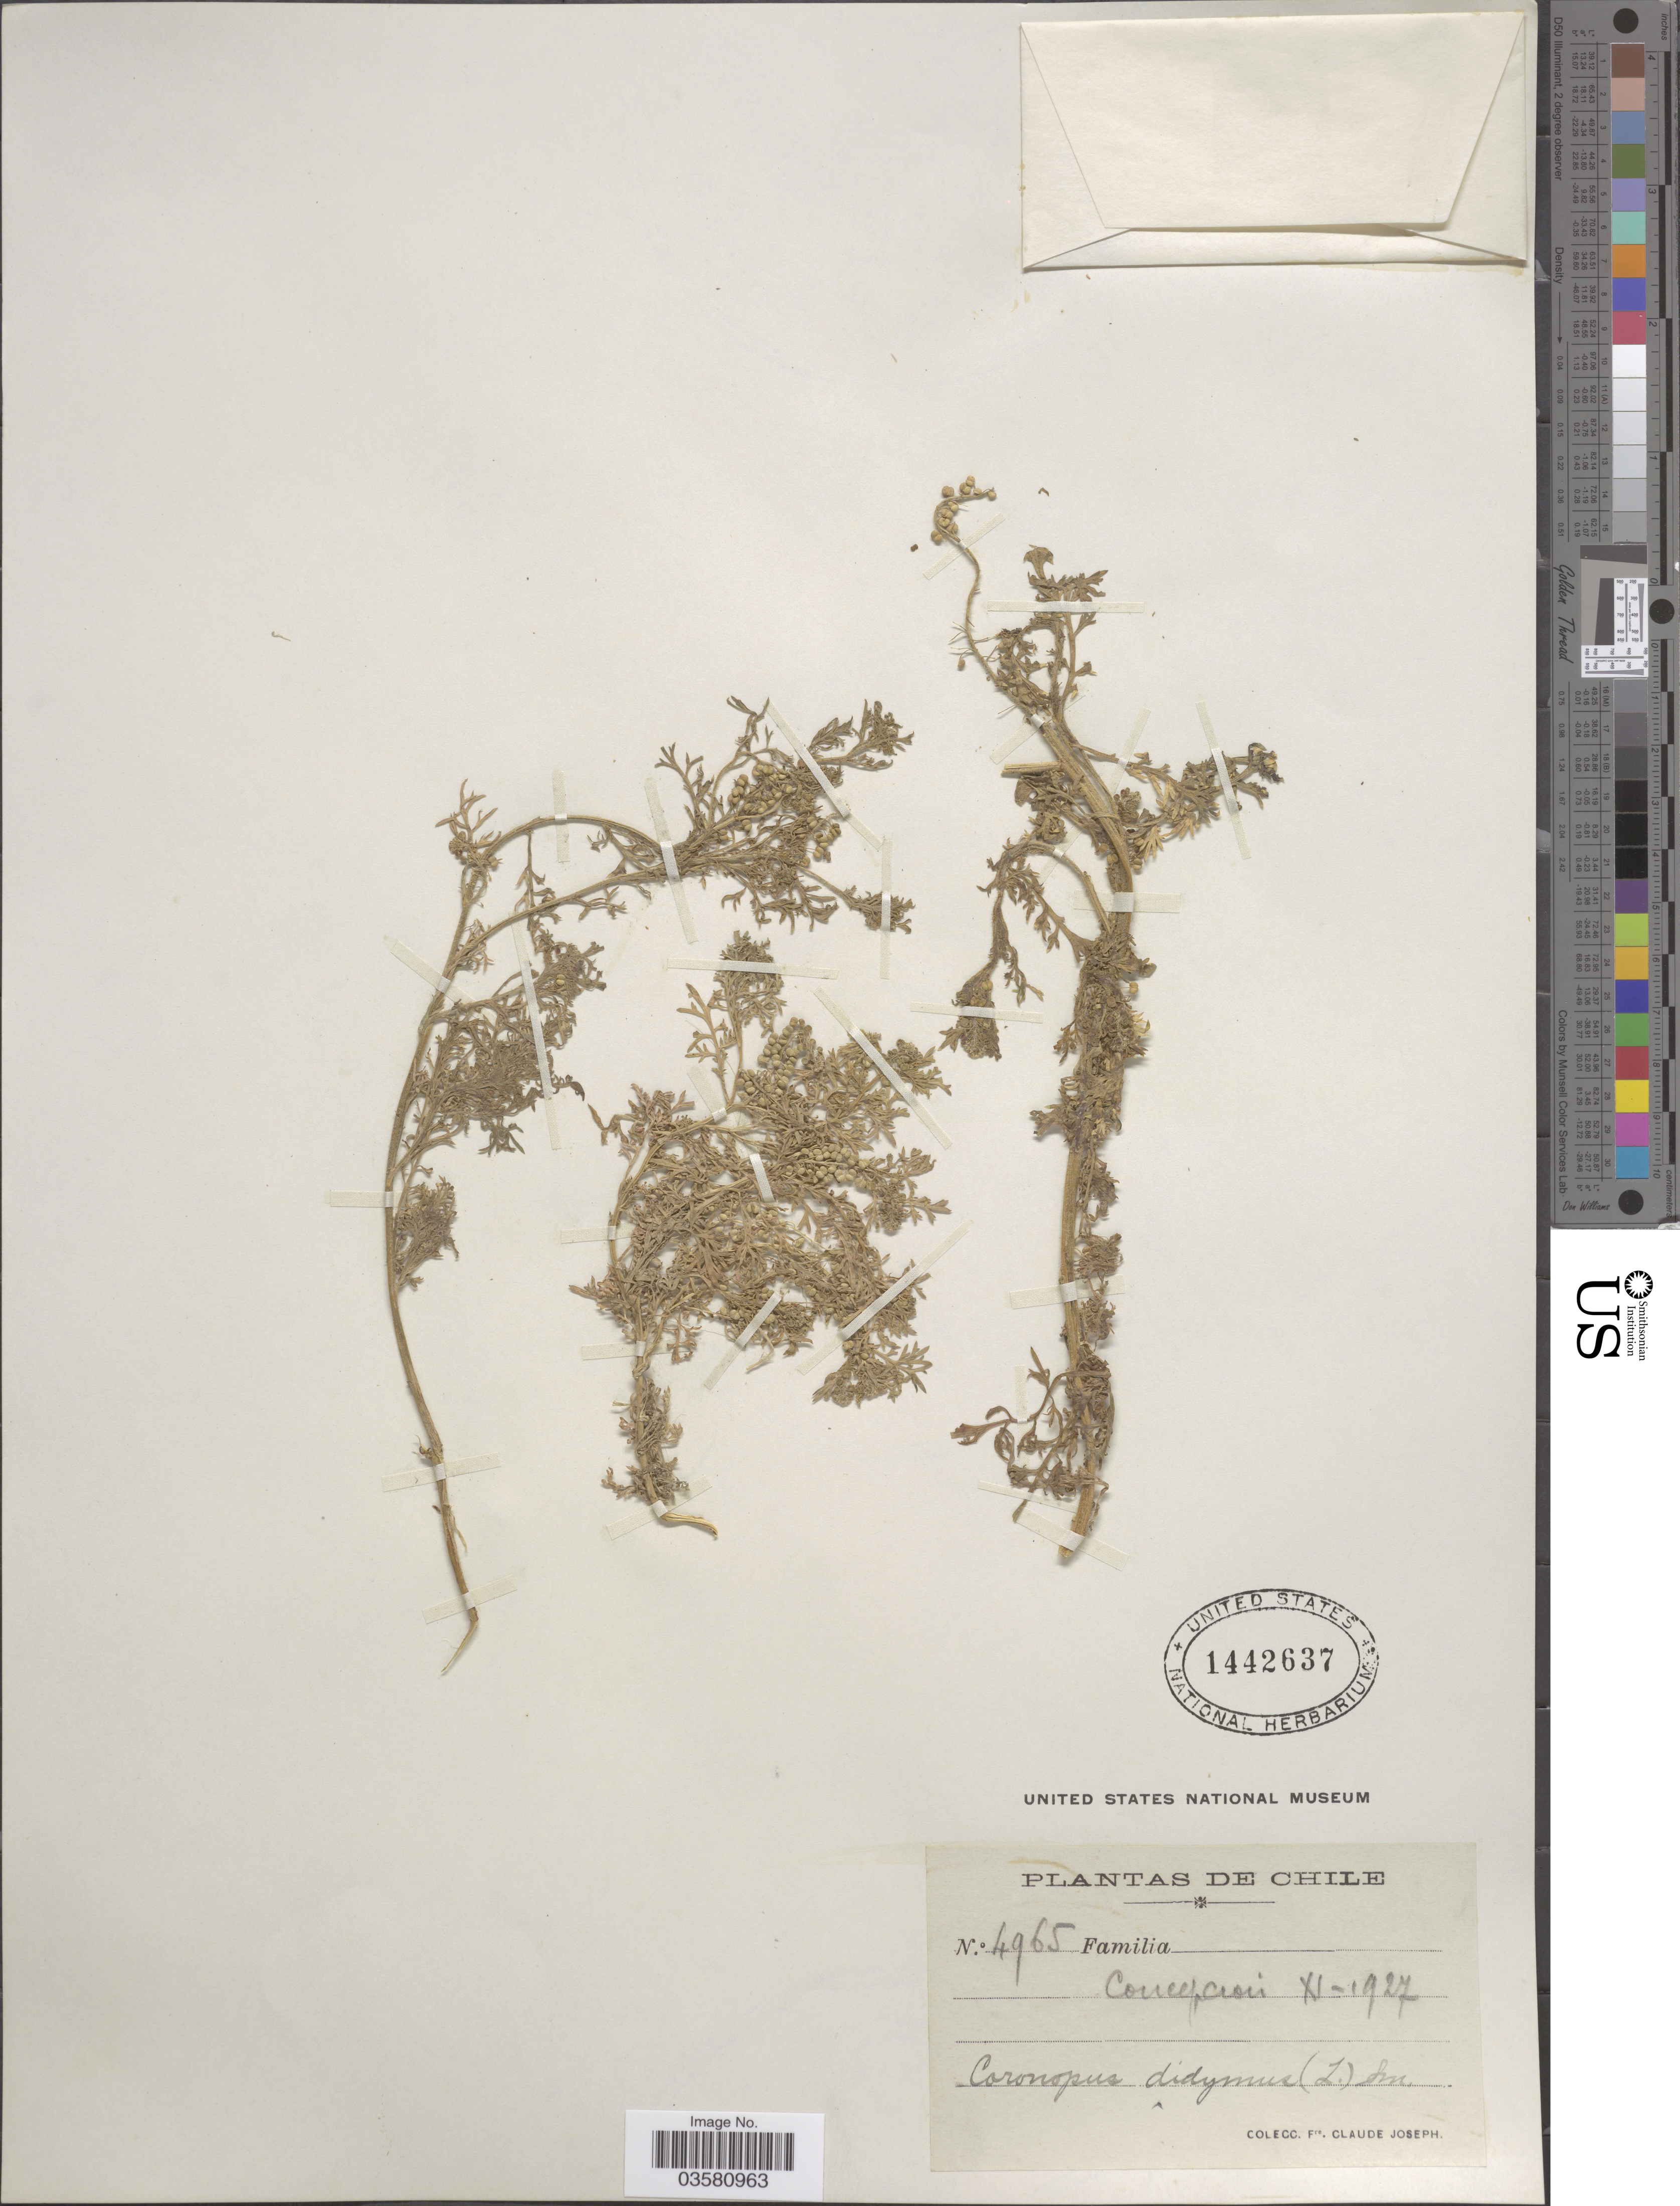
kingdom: Plantae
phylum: Tracheophyta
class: Magnoliopsida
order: Brassicales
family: Brassicaceae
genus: Lepidium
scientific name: Lepidium didymum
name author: L.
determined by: Strong, M. T., (US), Smithsonian Institution - National Museum of Natural History (UNITED STATES)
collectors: Bro. Claude-Joseph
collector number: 4965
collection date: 1927-11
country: Chile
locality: Concepcion.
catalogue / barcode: US 1442637